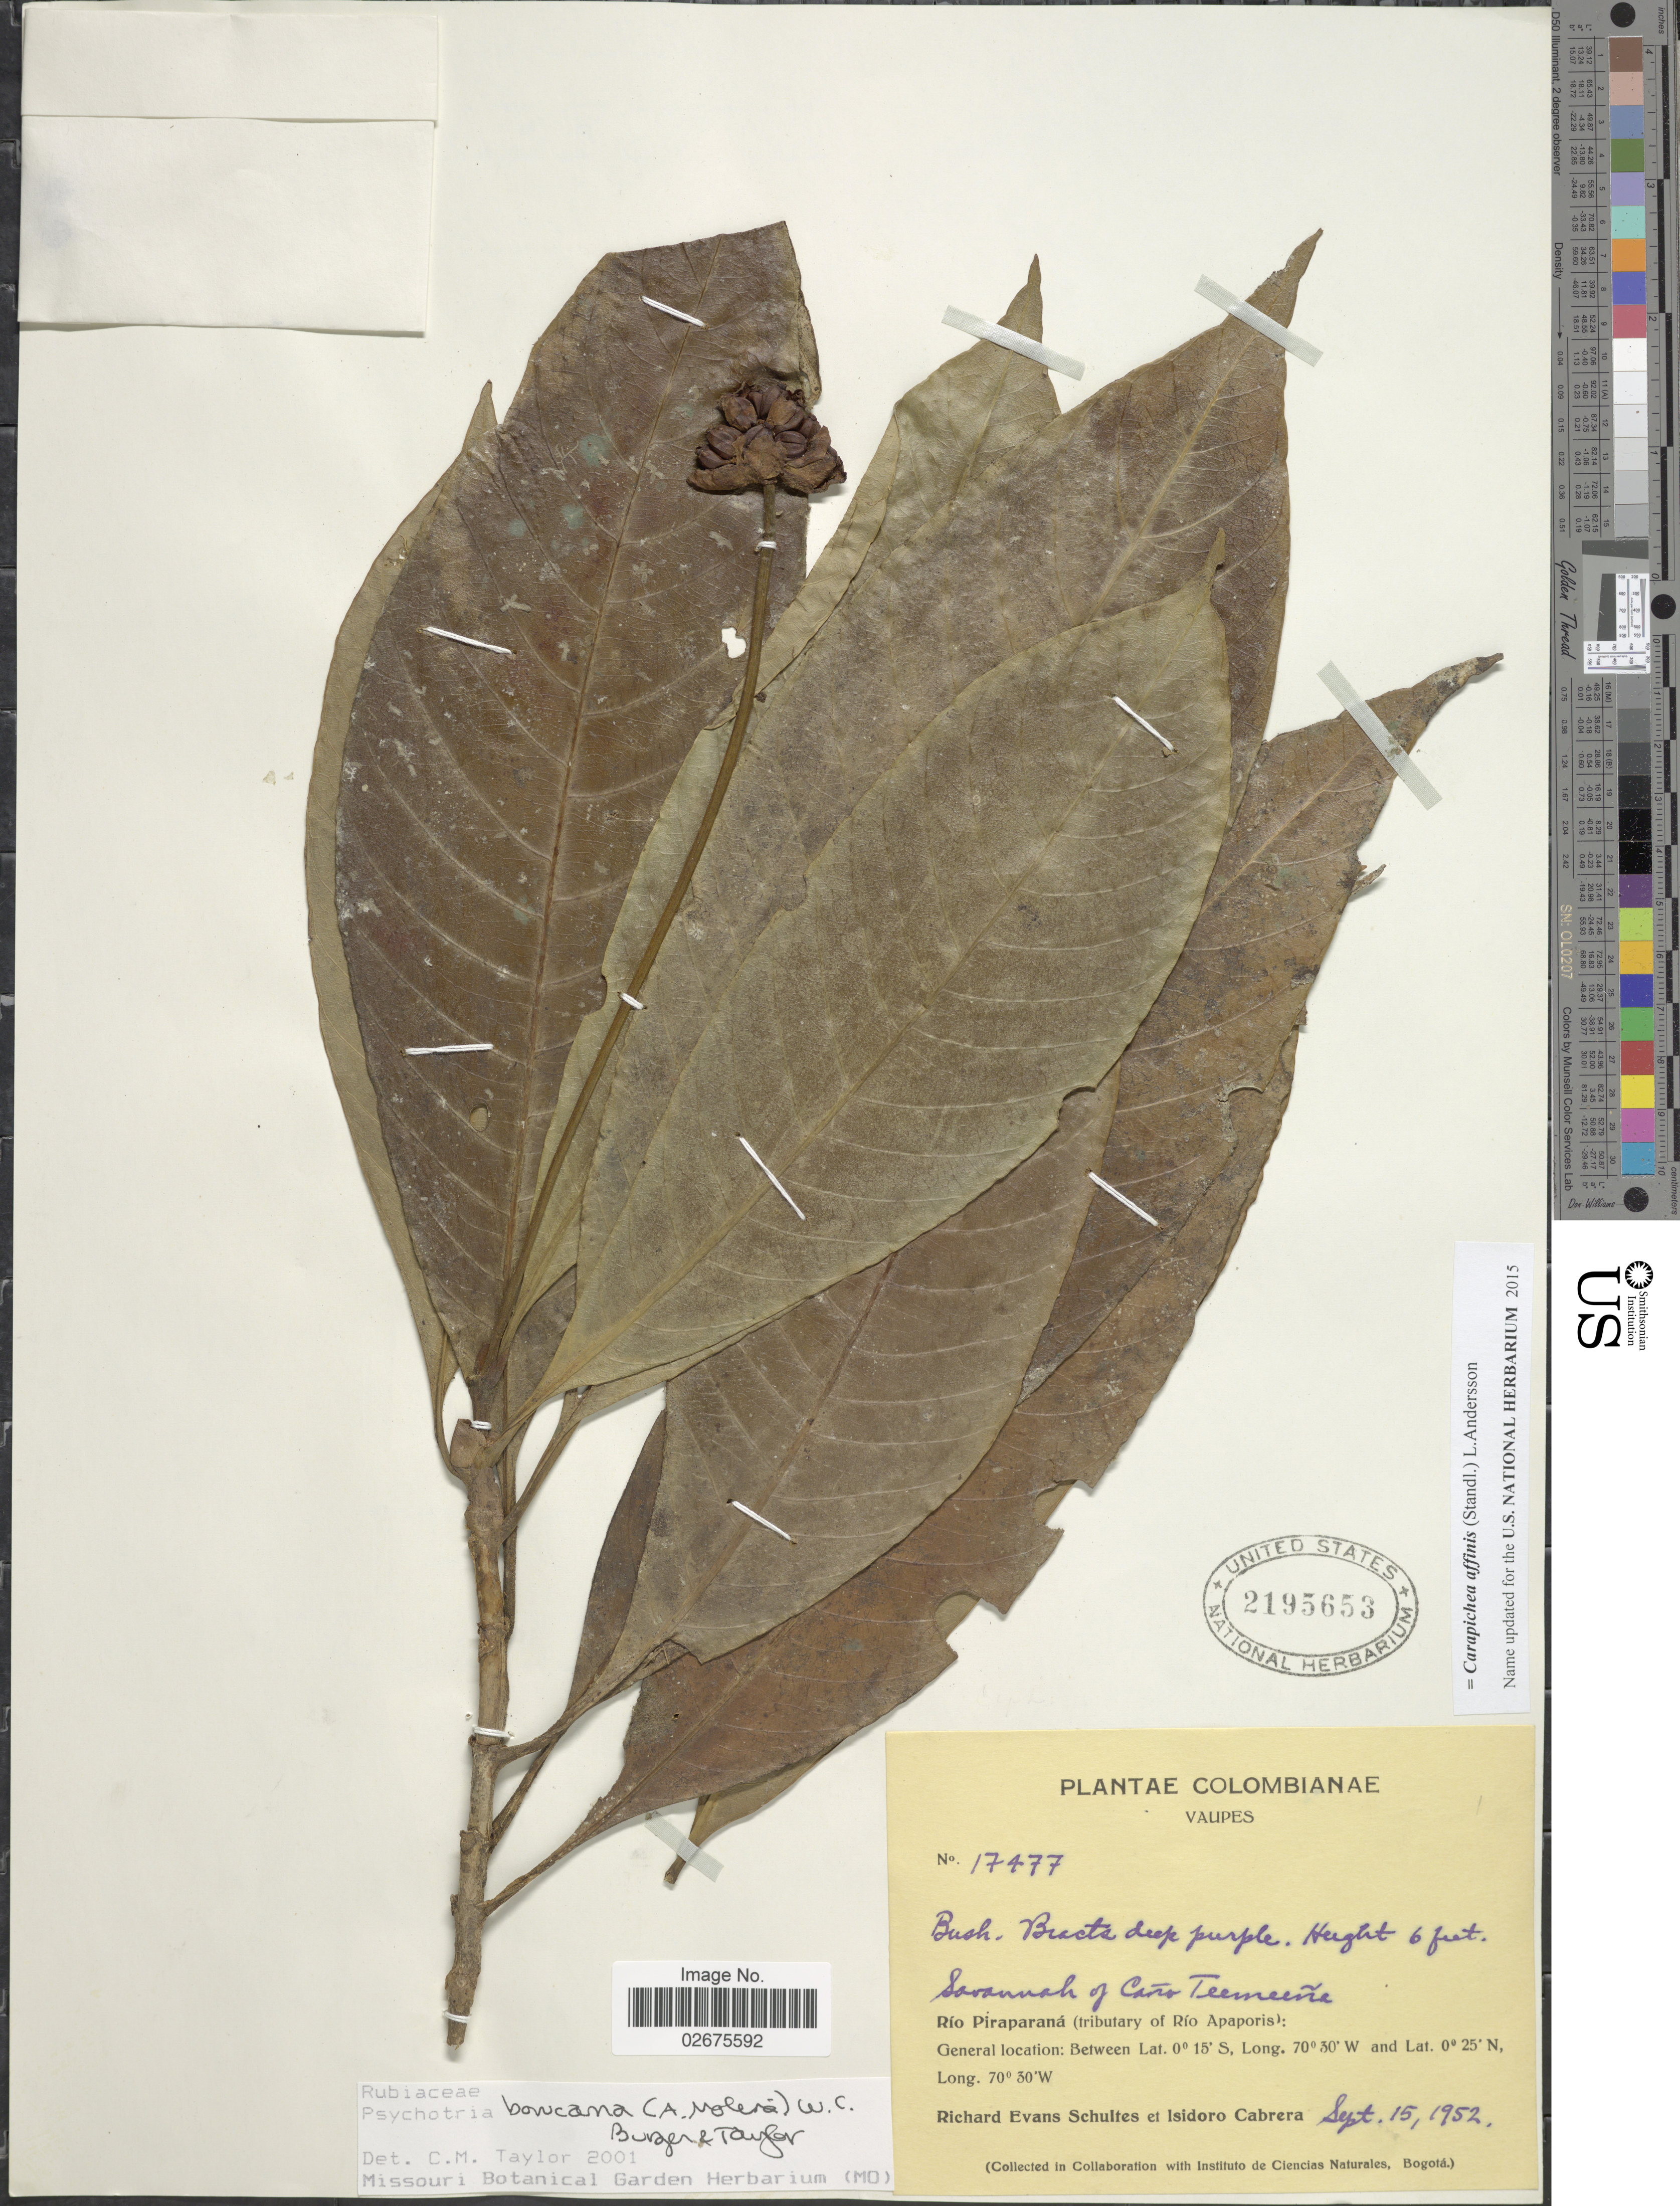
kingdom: Plantae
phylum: Tracheophyta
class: Magnoliopsida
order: Gentianales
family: Rubiaceae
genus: Carapichea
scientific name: Carapichea affinis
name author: (Standl.) L. Andersson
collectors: R. E. Schultes & I. Cabrera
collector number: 17477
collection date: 1952-09-15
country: Colombia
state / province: Vaupés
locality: Rio Piraparana (tributary of Rio Apaporis)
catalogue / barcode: US 2195653